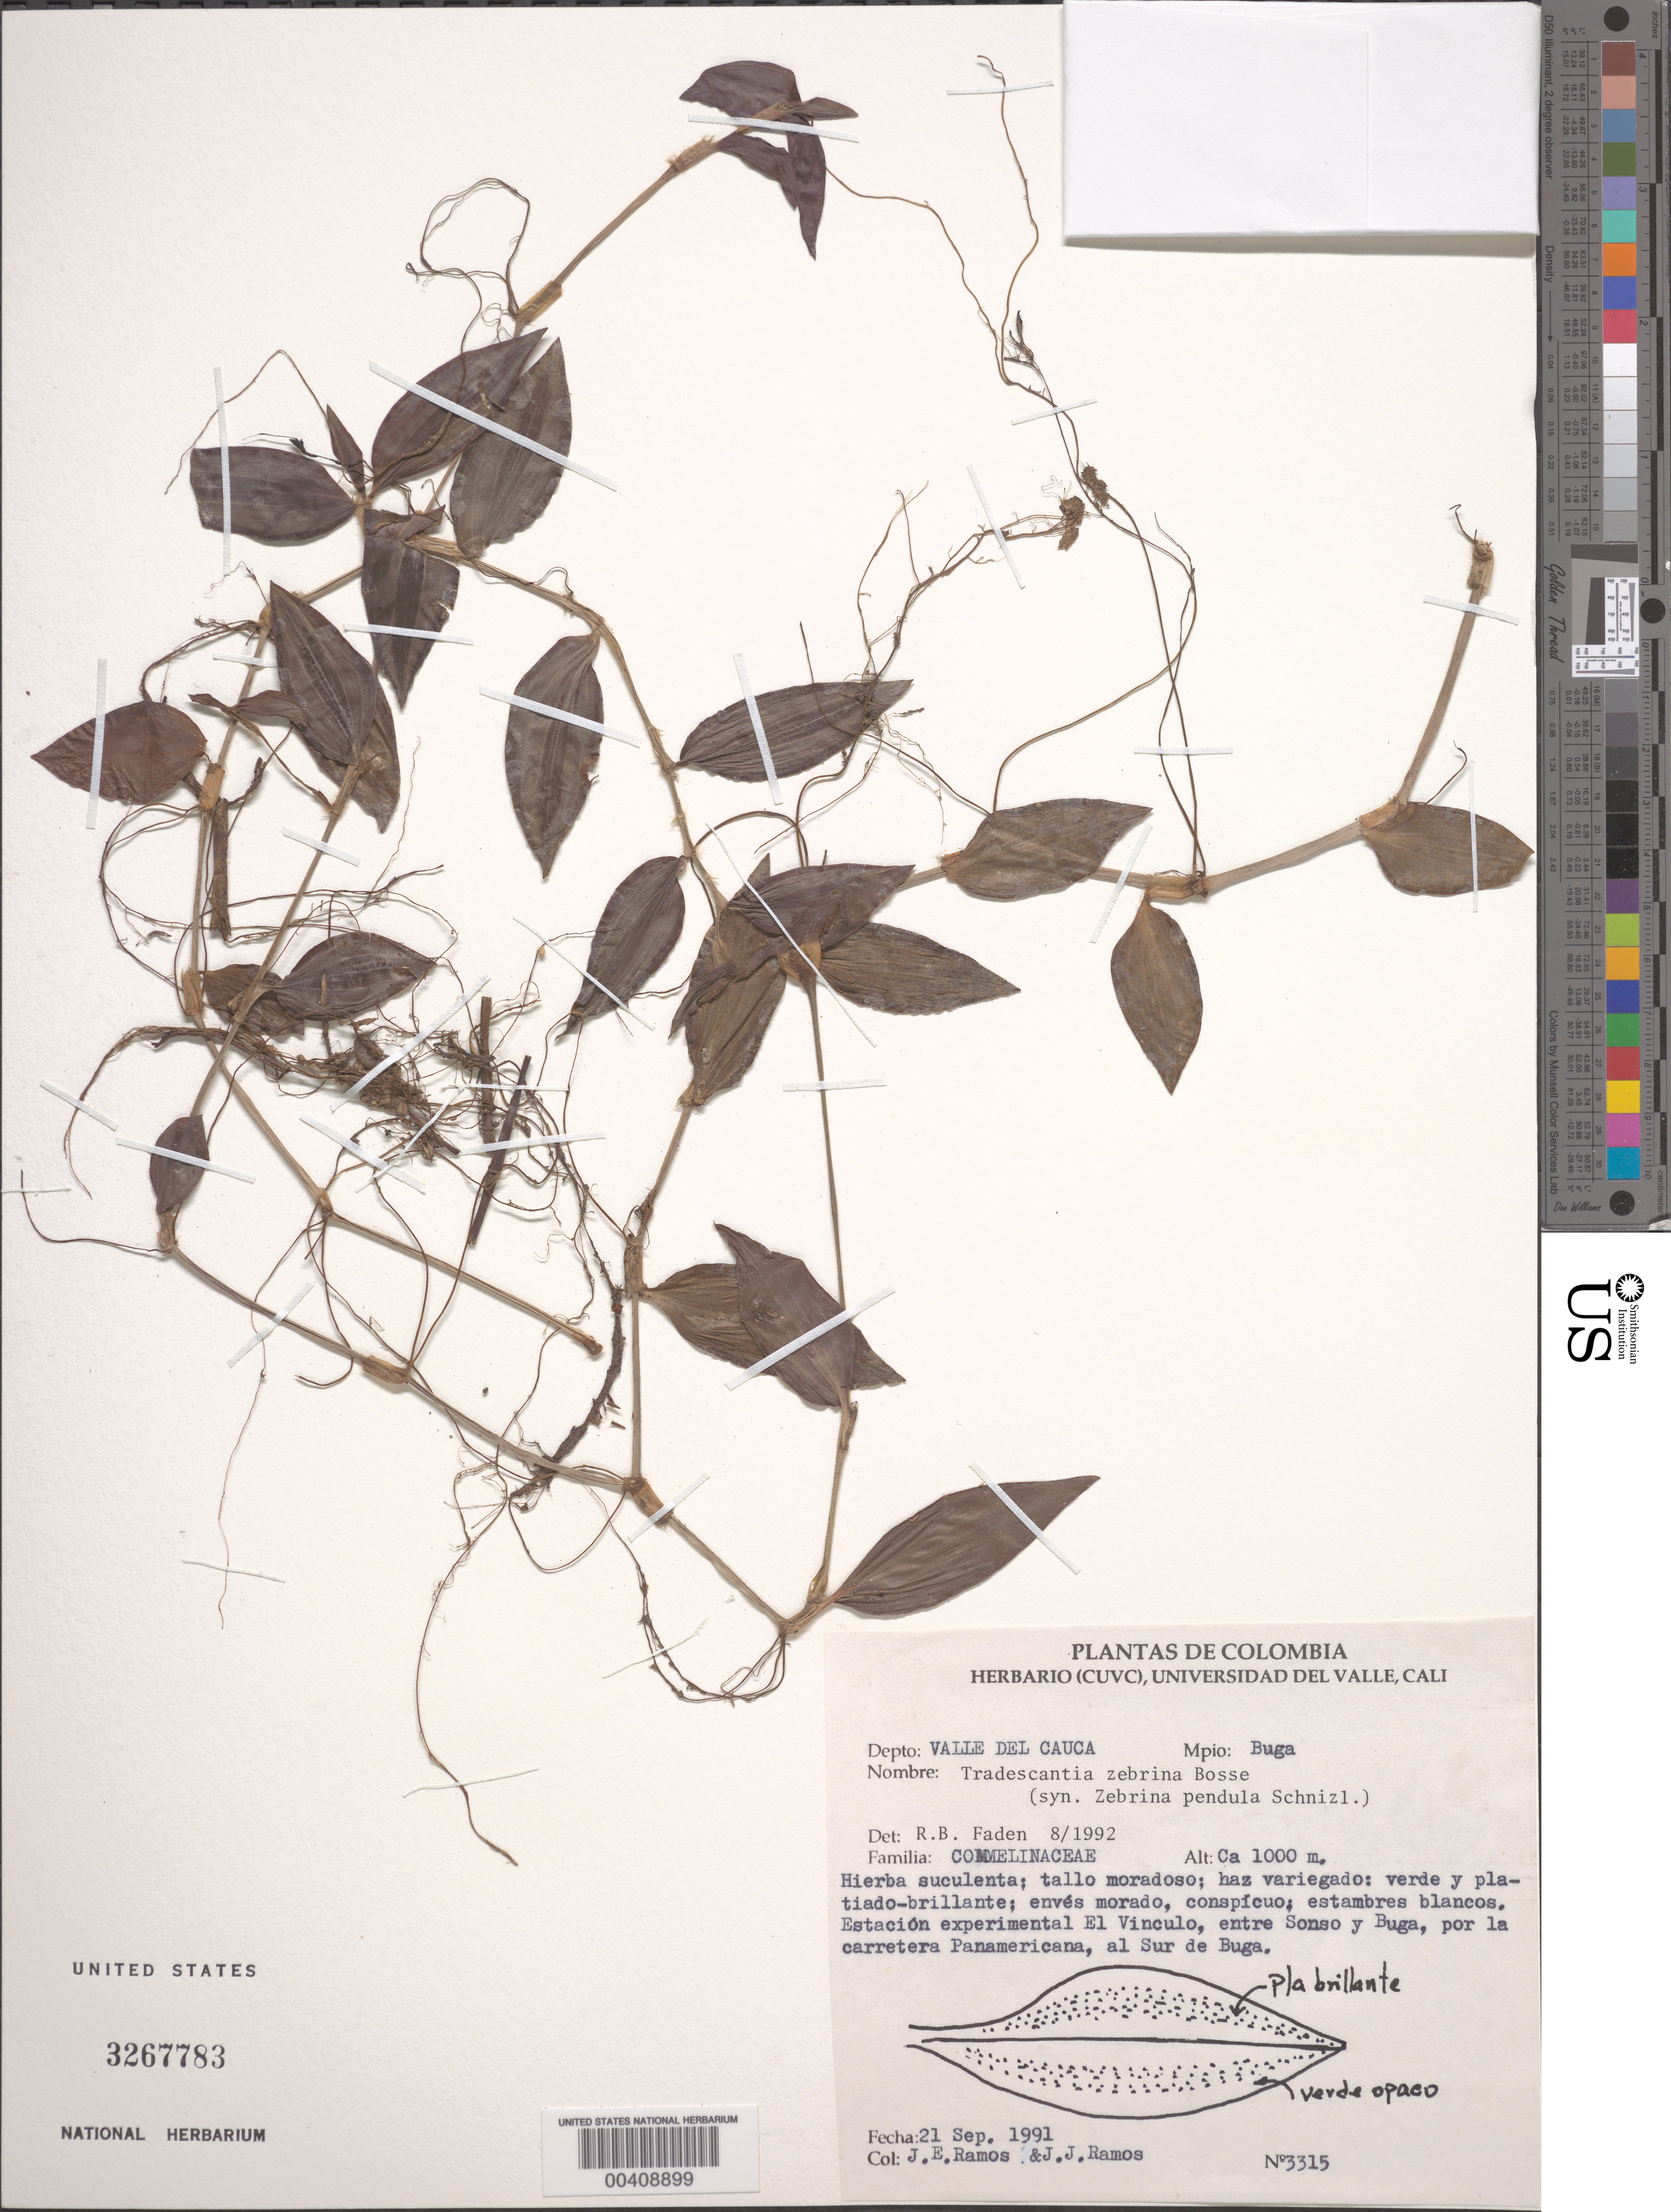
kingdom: Plantae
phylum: Tracheophyta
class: Liliopsida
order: Commelinales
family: Commelinaceae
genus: Tradescantia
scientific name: Tradescantia zebrina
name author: Bosse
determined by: Faden, Robert B., (US), Smithsonian Institution - National Museum of Natural History (UNITED STATES)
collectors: J. E. Ramos & J. J. Ramos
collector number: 3315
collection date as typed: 21 Sep 1991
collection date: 1991-09-21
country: Colombia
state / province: Valle del Cauca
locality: Buga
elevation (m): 1000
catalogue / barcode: US 3267783